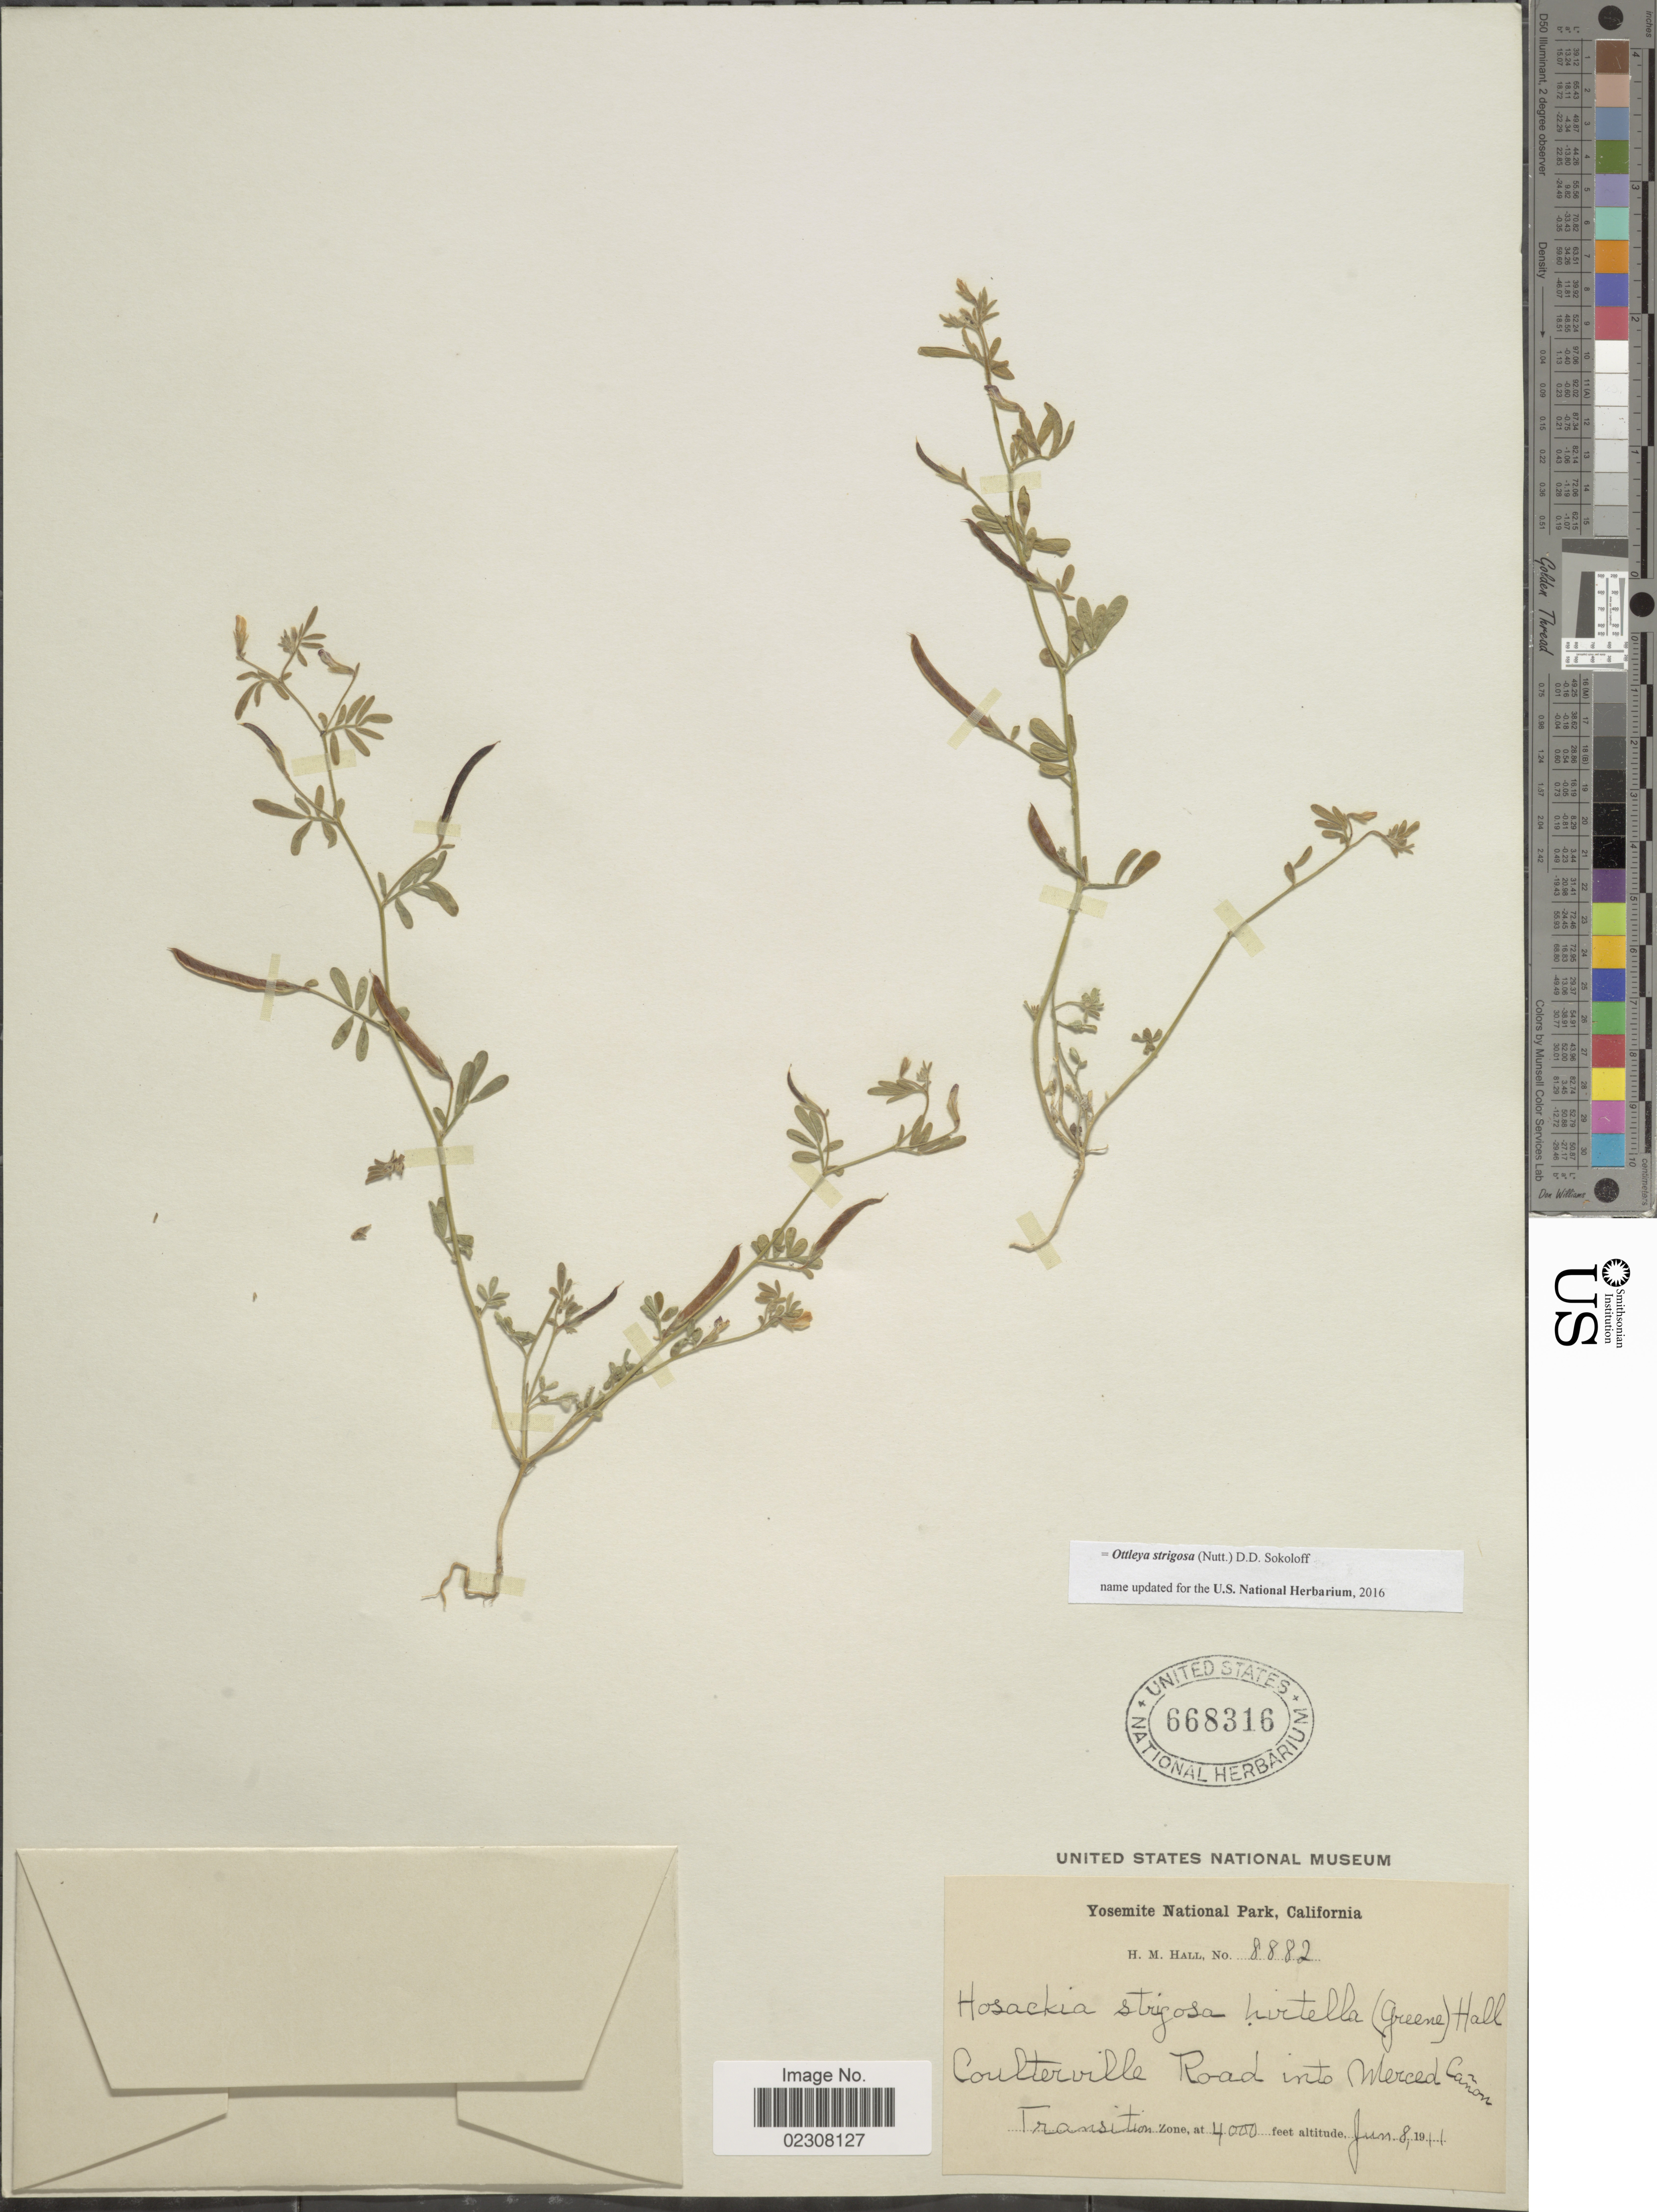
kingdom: Plantae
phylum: Tracheophyta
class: Magnoliopsida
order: Fabales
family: Fabaceae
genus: Ottleya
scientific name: Ottleya strigosa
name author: (Nutt.) D.D. Sokoloff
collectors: H. M. Hall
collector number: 8882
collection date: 1911-06-08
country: United States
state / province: California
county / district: Mariposa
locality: Yosemite National Park, Coulterville Road into Merced Canon, Transition Zone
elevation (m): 1219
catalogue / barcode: US 668316